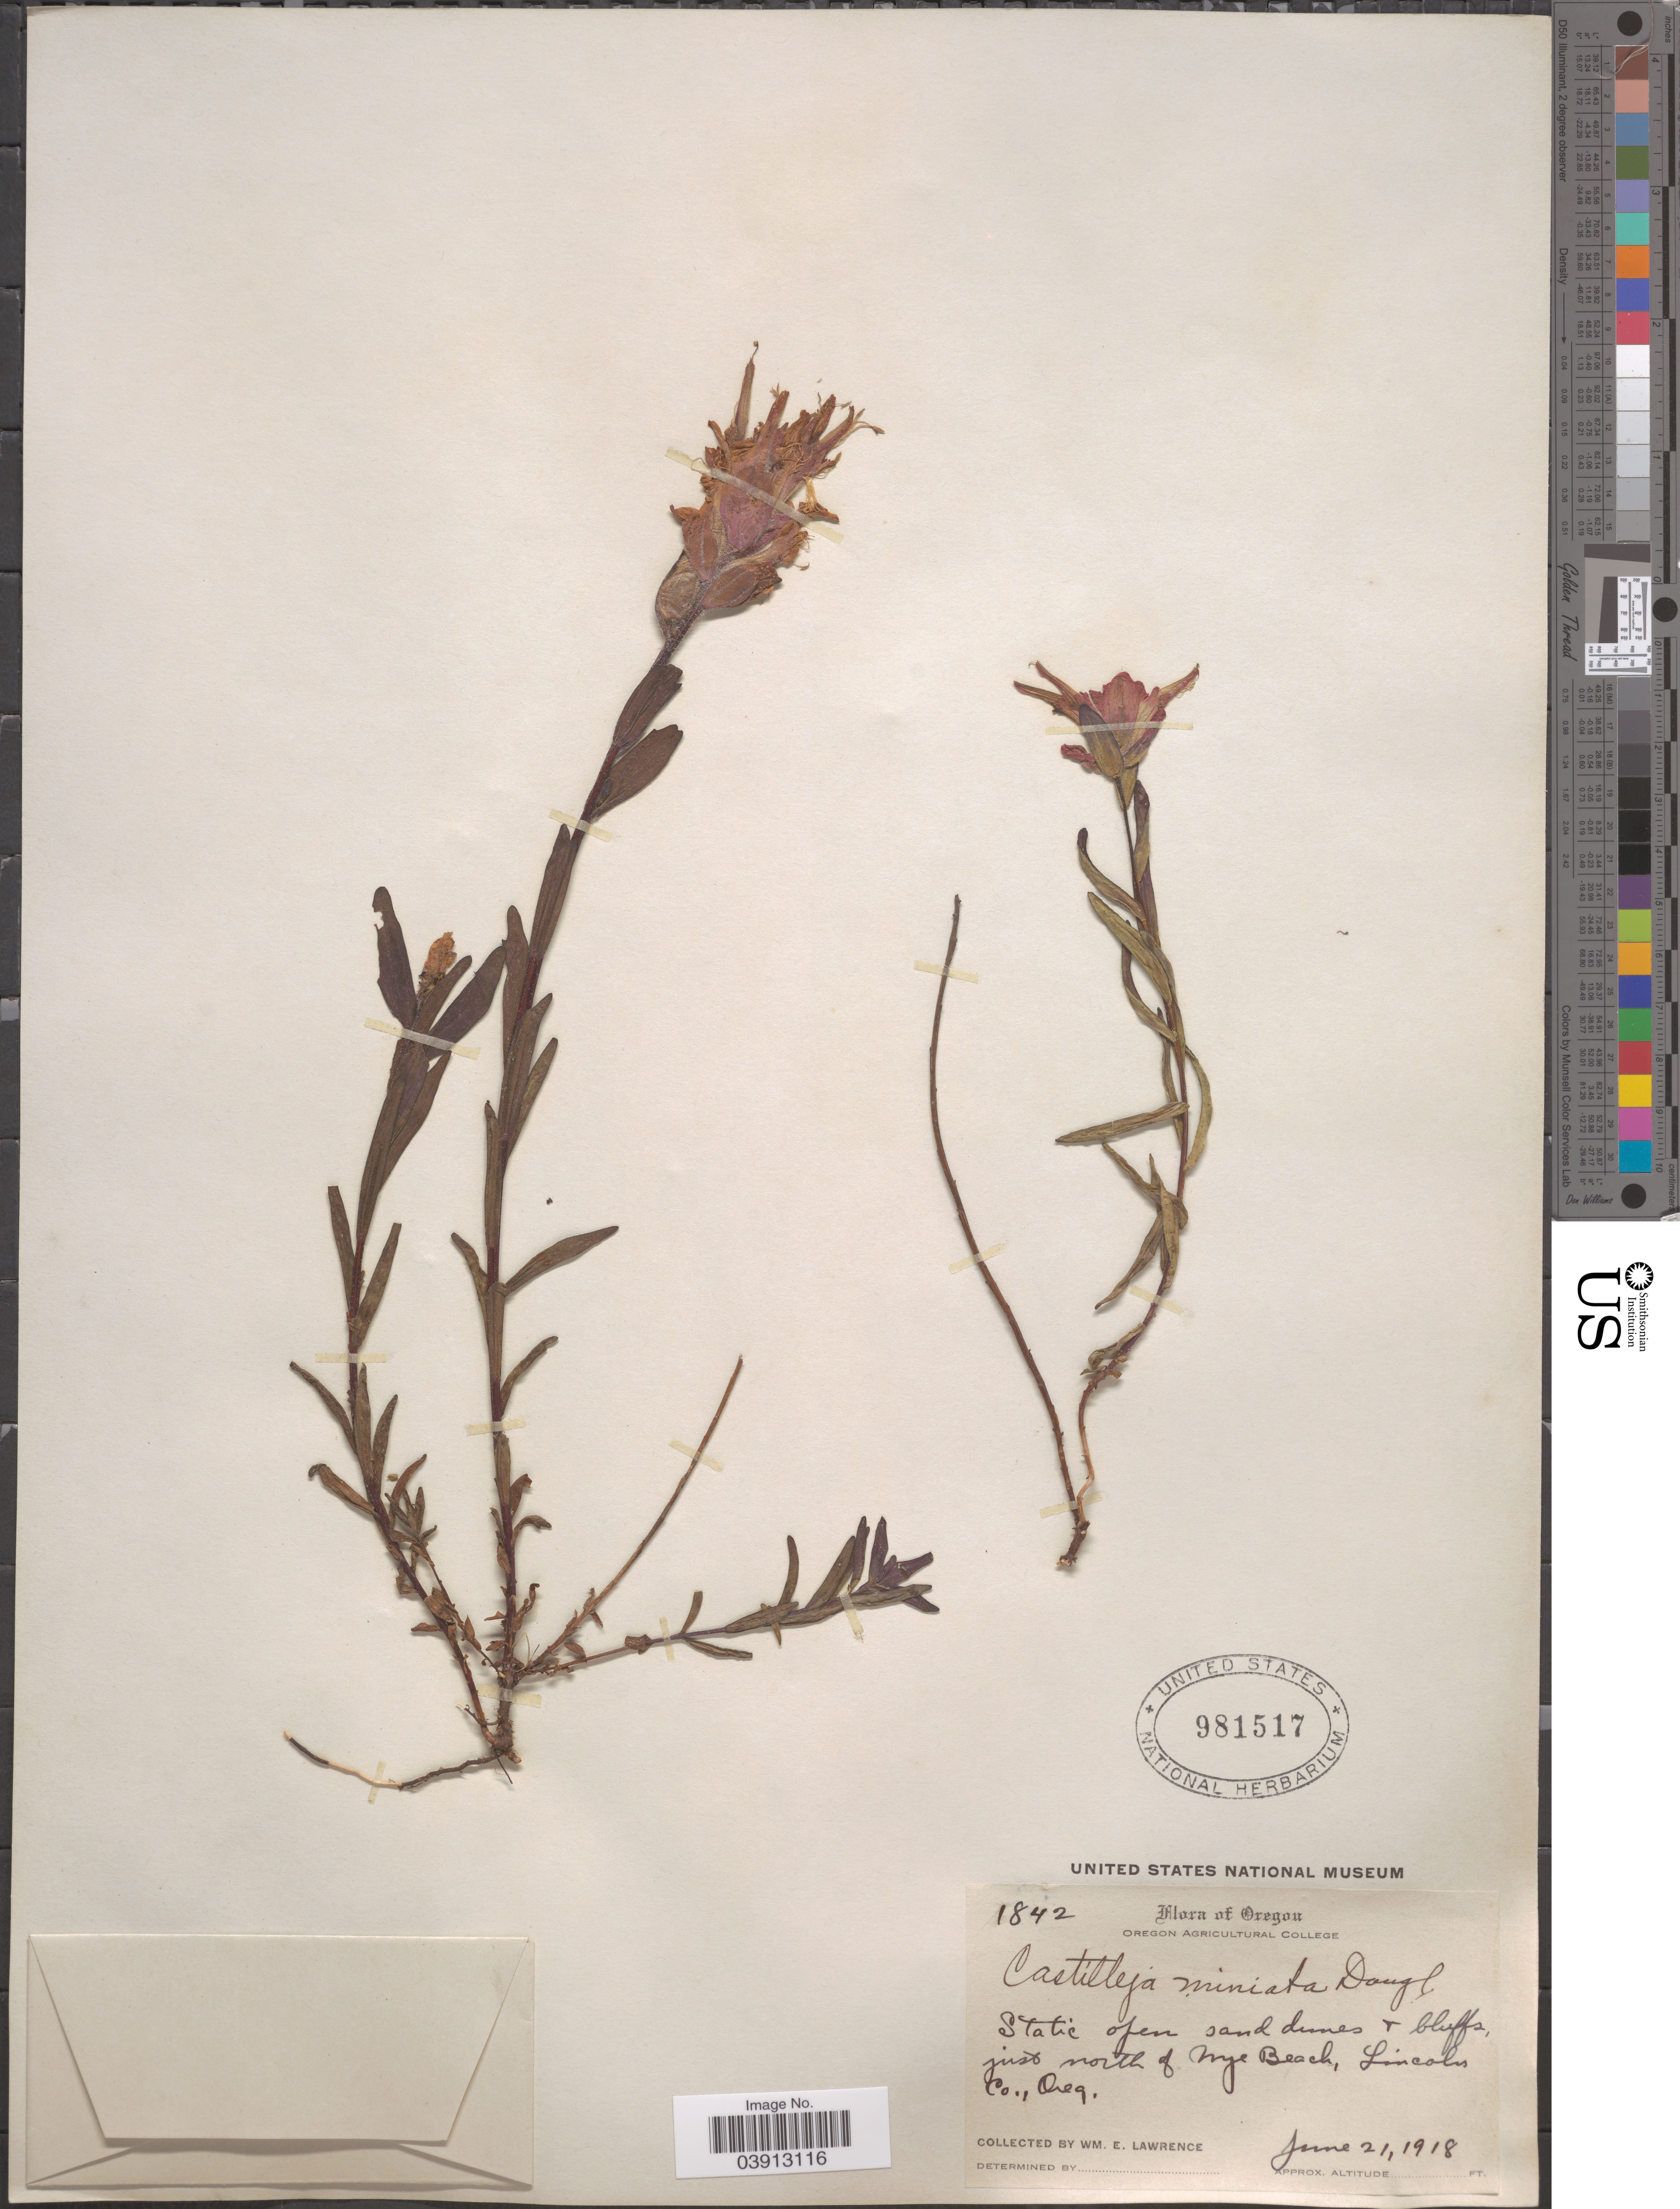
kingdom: Plantae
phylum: Tracheophyta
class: Magnoliopsida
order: Lamiales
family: Orobanchaceae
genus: Castilleja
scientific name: Castilleja miniata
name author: Douglas ex Hook.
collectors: W. Lawrence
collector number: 1842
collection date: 1918-06-21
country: United States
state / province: Oregon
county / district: Lincoln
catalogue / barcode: US 981517